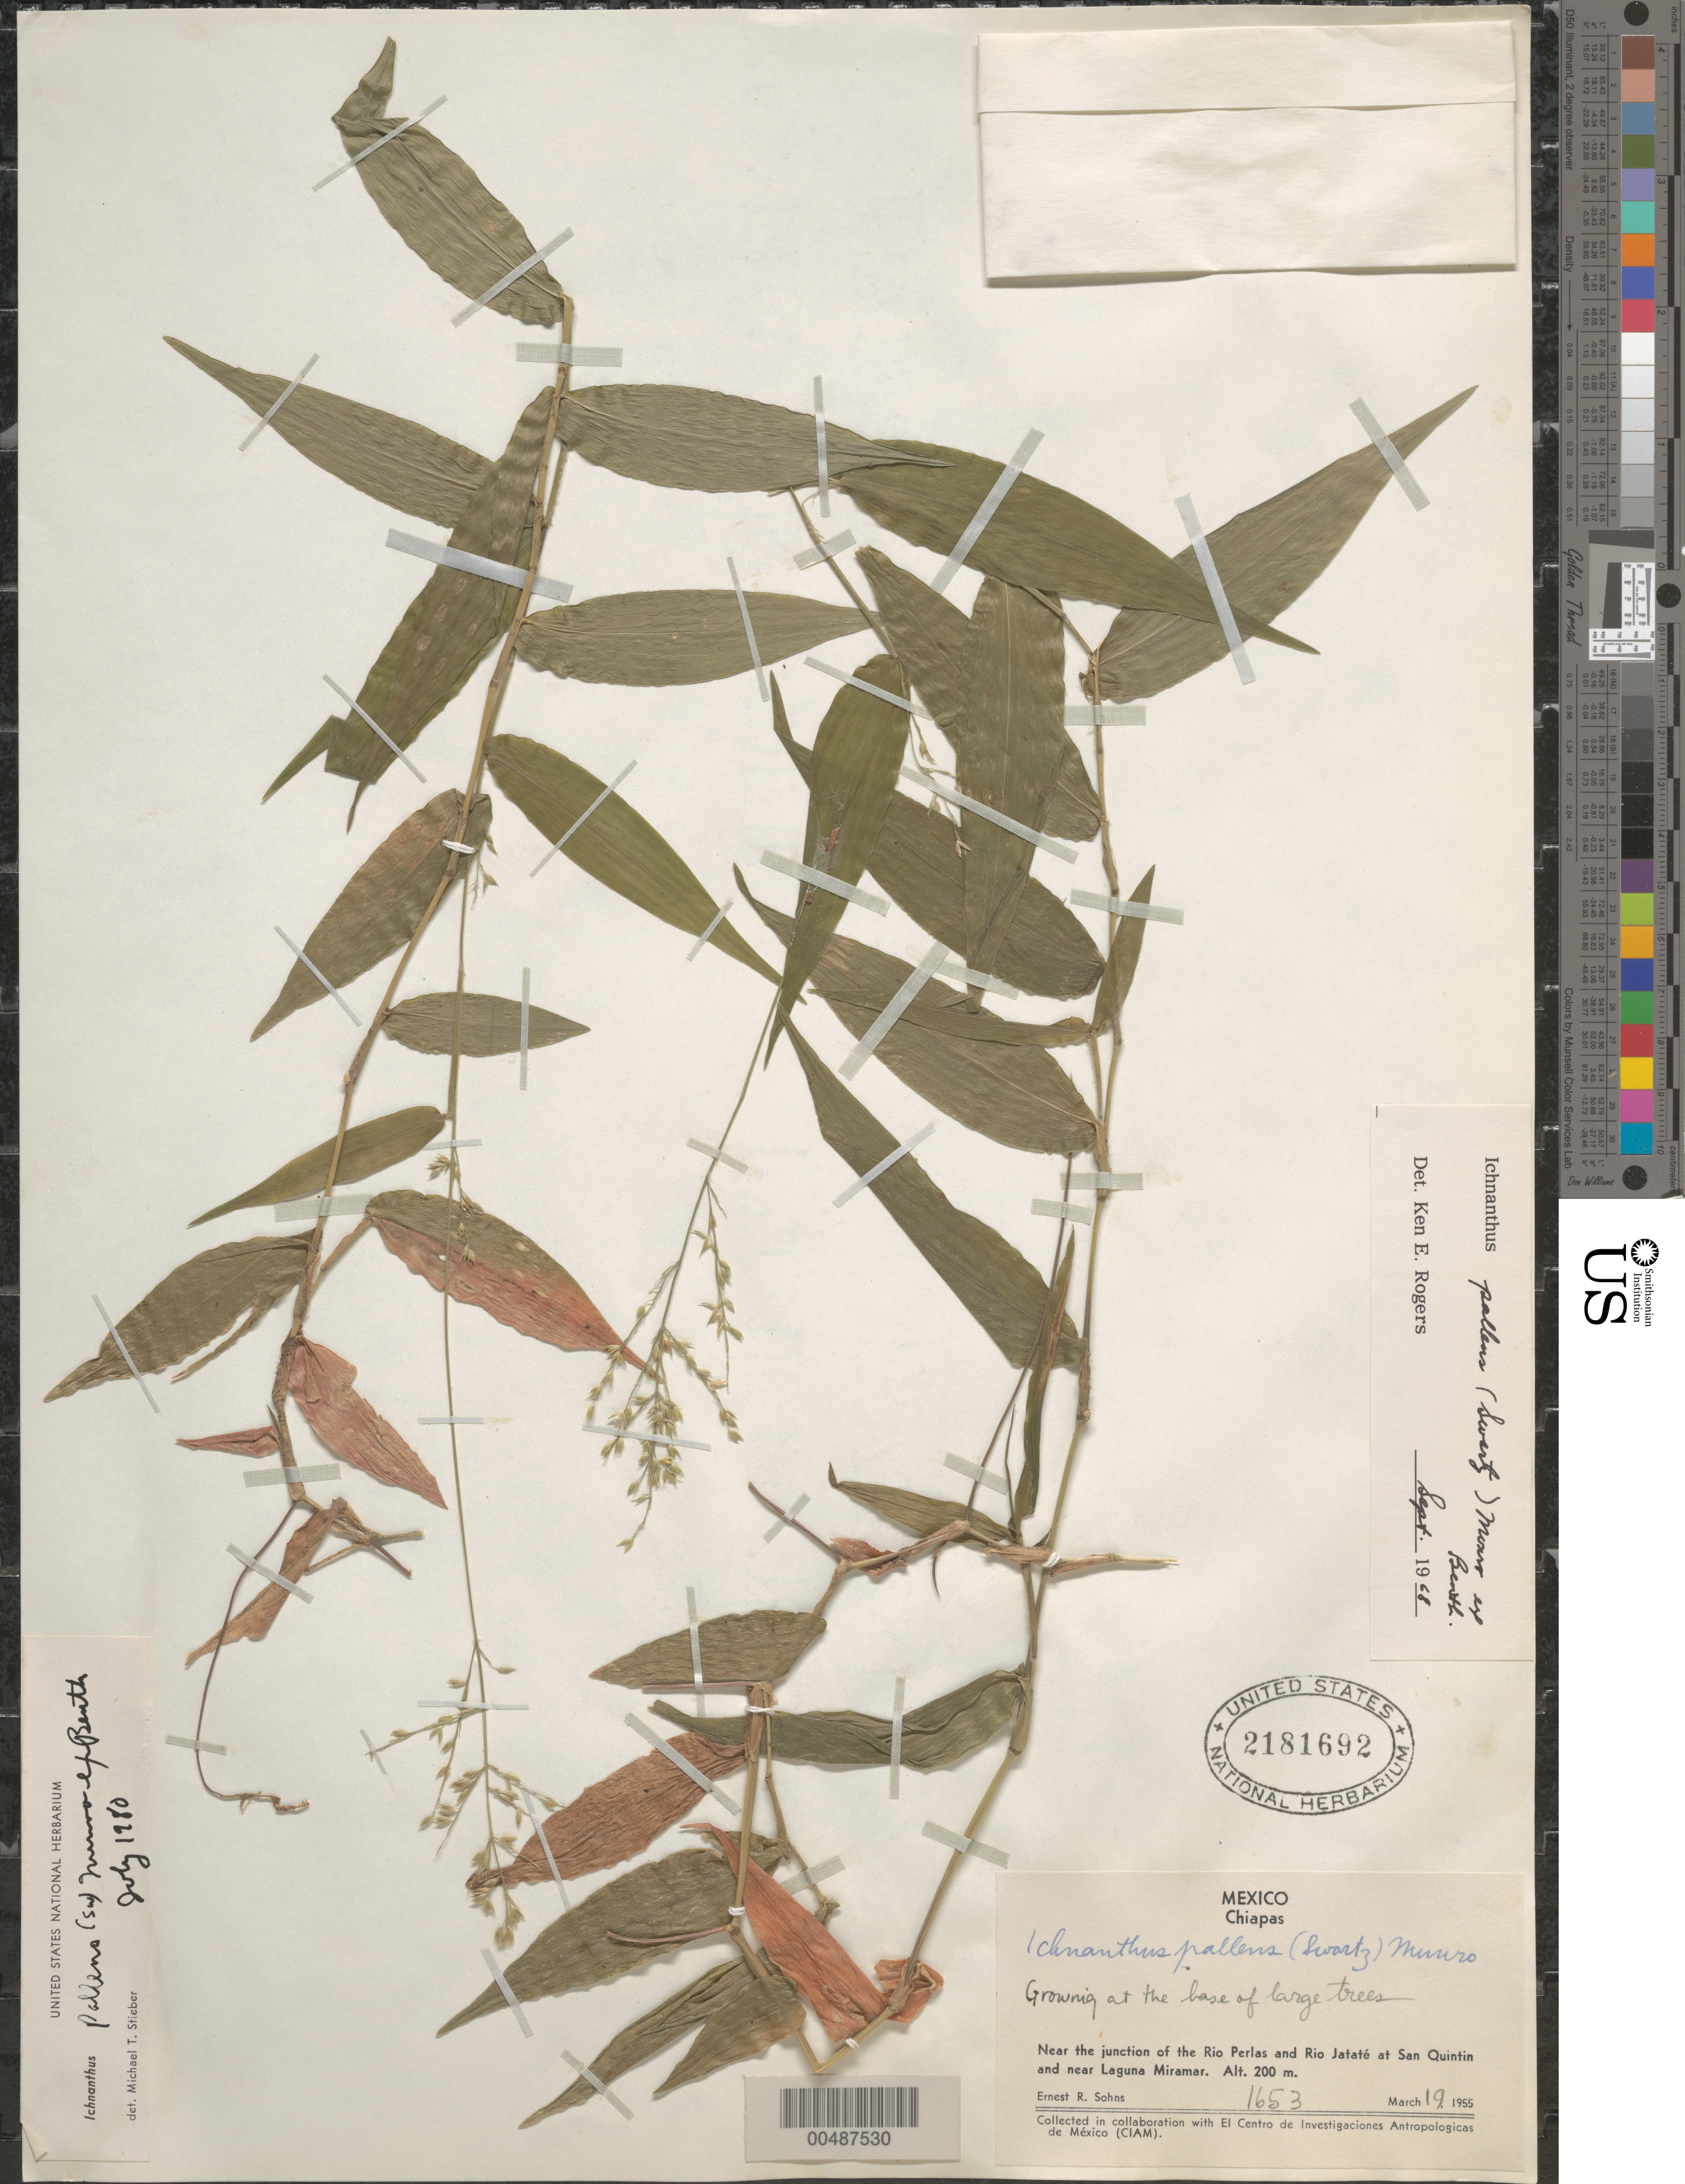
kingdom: Plantae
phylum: Tracheophyta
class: Liliopsida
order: Poales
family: Poaceae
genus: Ichnanthus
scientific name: Ichnanthus pallens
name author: (Sw.) Munro ex Benth.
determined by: Stieber, M. T.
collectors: E. R. Sohns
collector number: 1653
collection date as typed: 19 Mar 1955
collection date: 1955-03-19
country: Mexico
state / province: Chiapas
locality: Near the jct of the Rio Perlas & Rio Jatat‚ at San Quintin & near Laguna Miramar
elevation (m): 200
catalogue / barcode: US 2181692